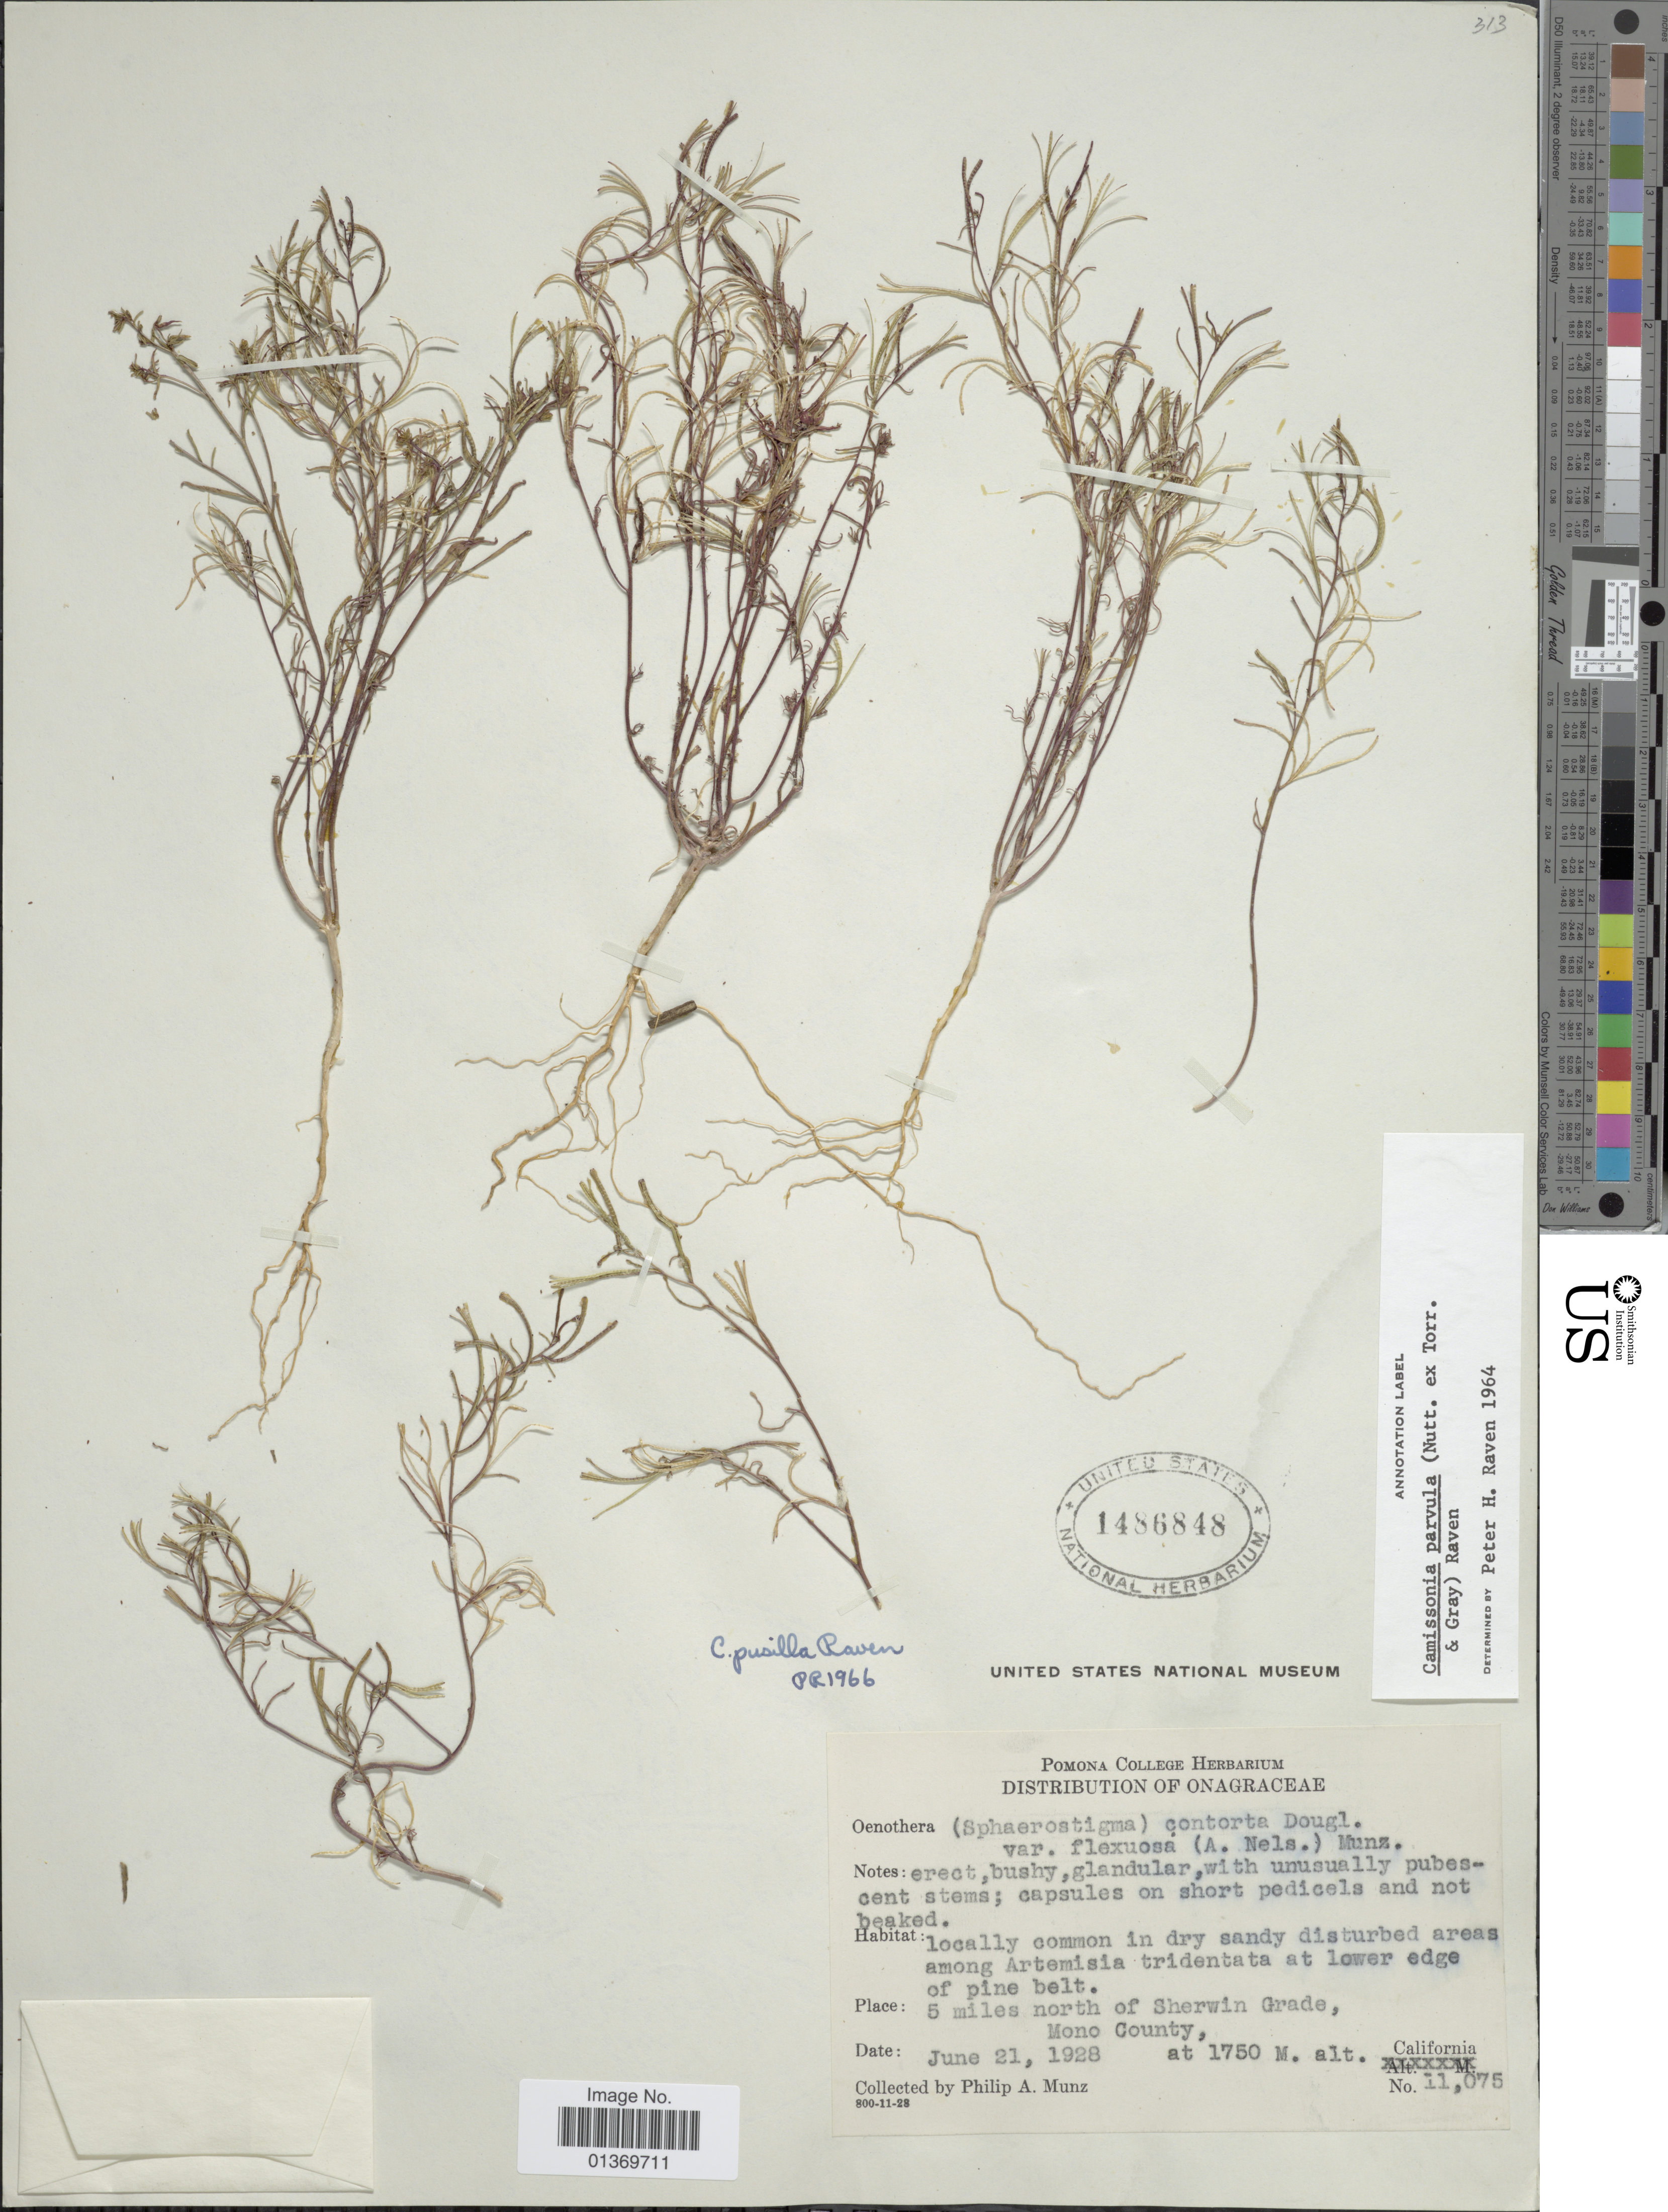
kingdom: Plantae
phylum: Tracheophyta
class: Magnoliopsida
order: Myrtales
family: Onagraceae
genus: Camissonia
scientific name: Camissonia pusilla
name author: P.H. Raven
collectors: P. A. Munz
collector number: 11075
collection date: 1928-06-21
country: United States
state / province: California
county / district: Mono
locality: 5 miles north of Sherwin Grade, Mono County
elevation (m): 1750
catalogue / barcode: US 1486848